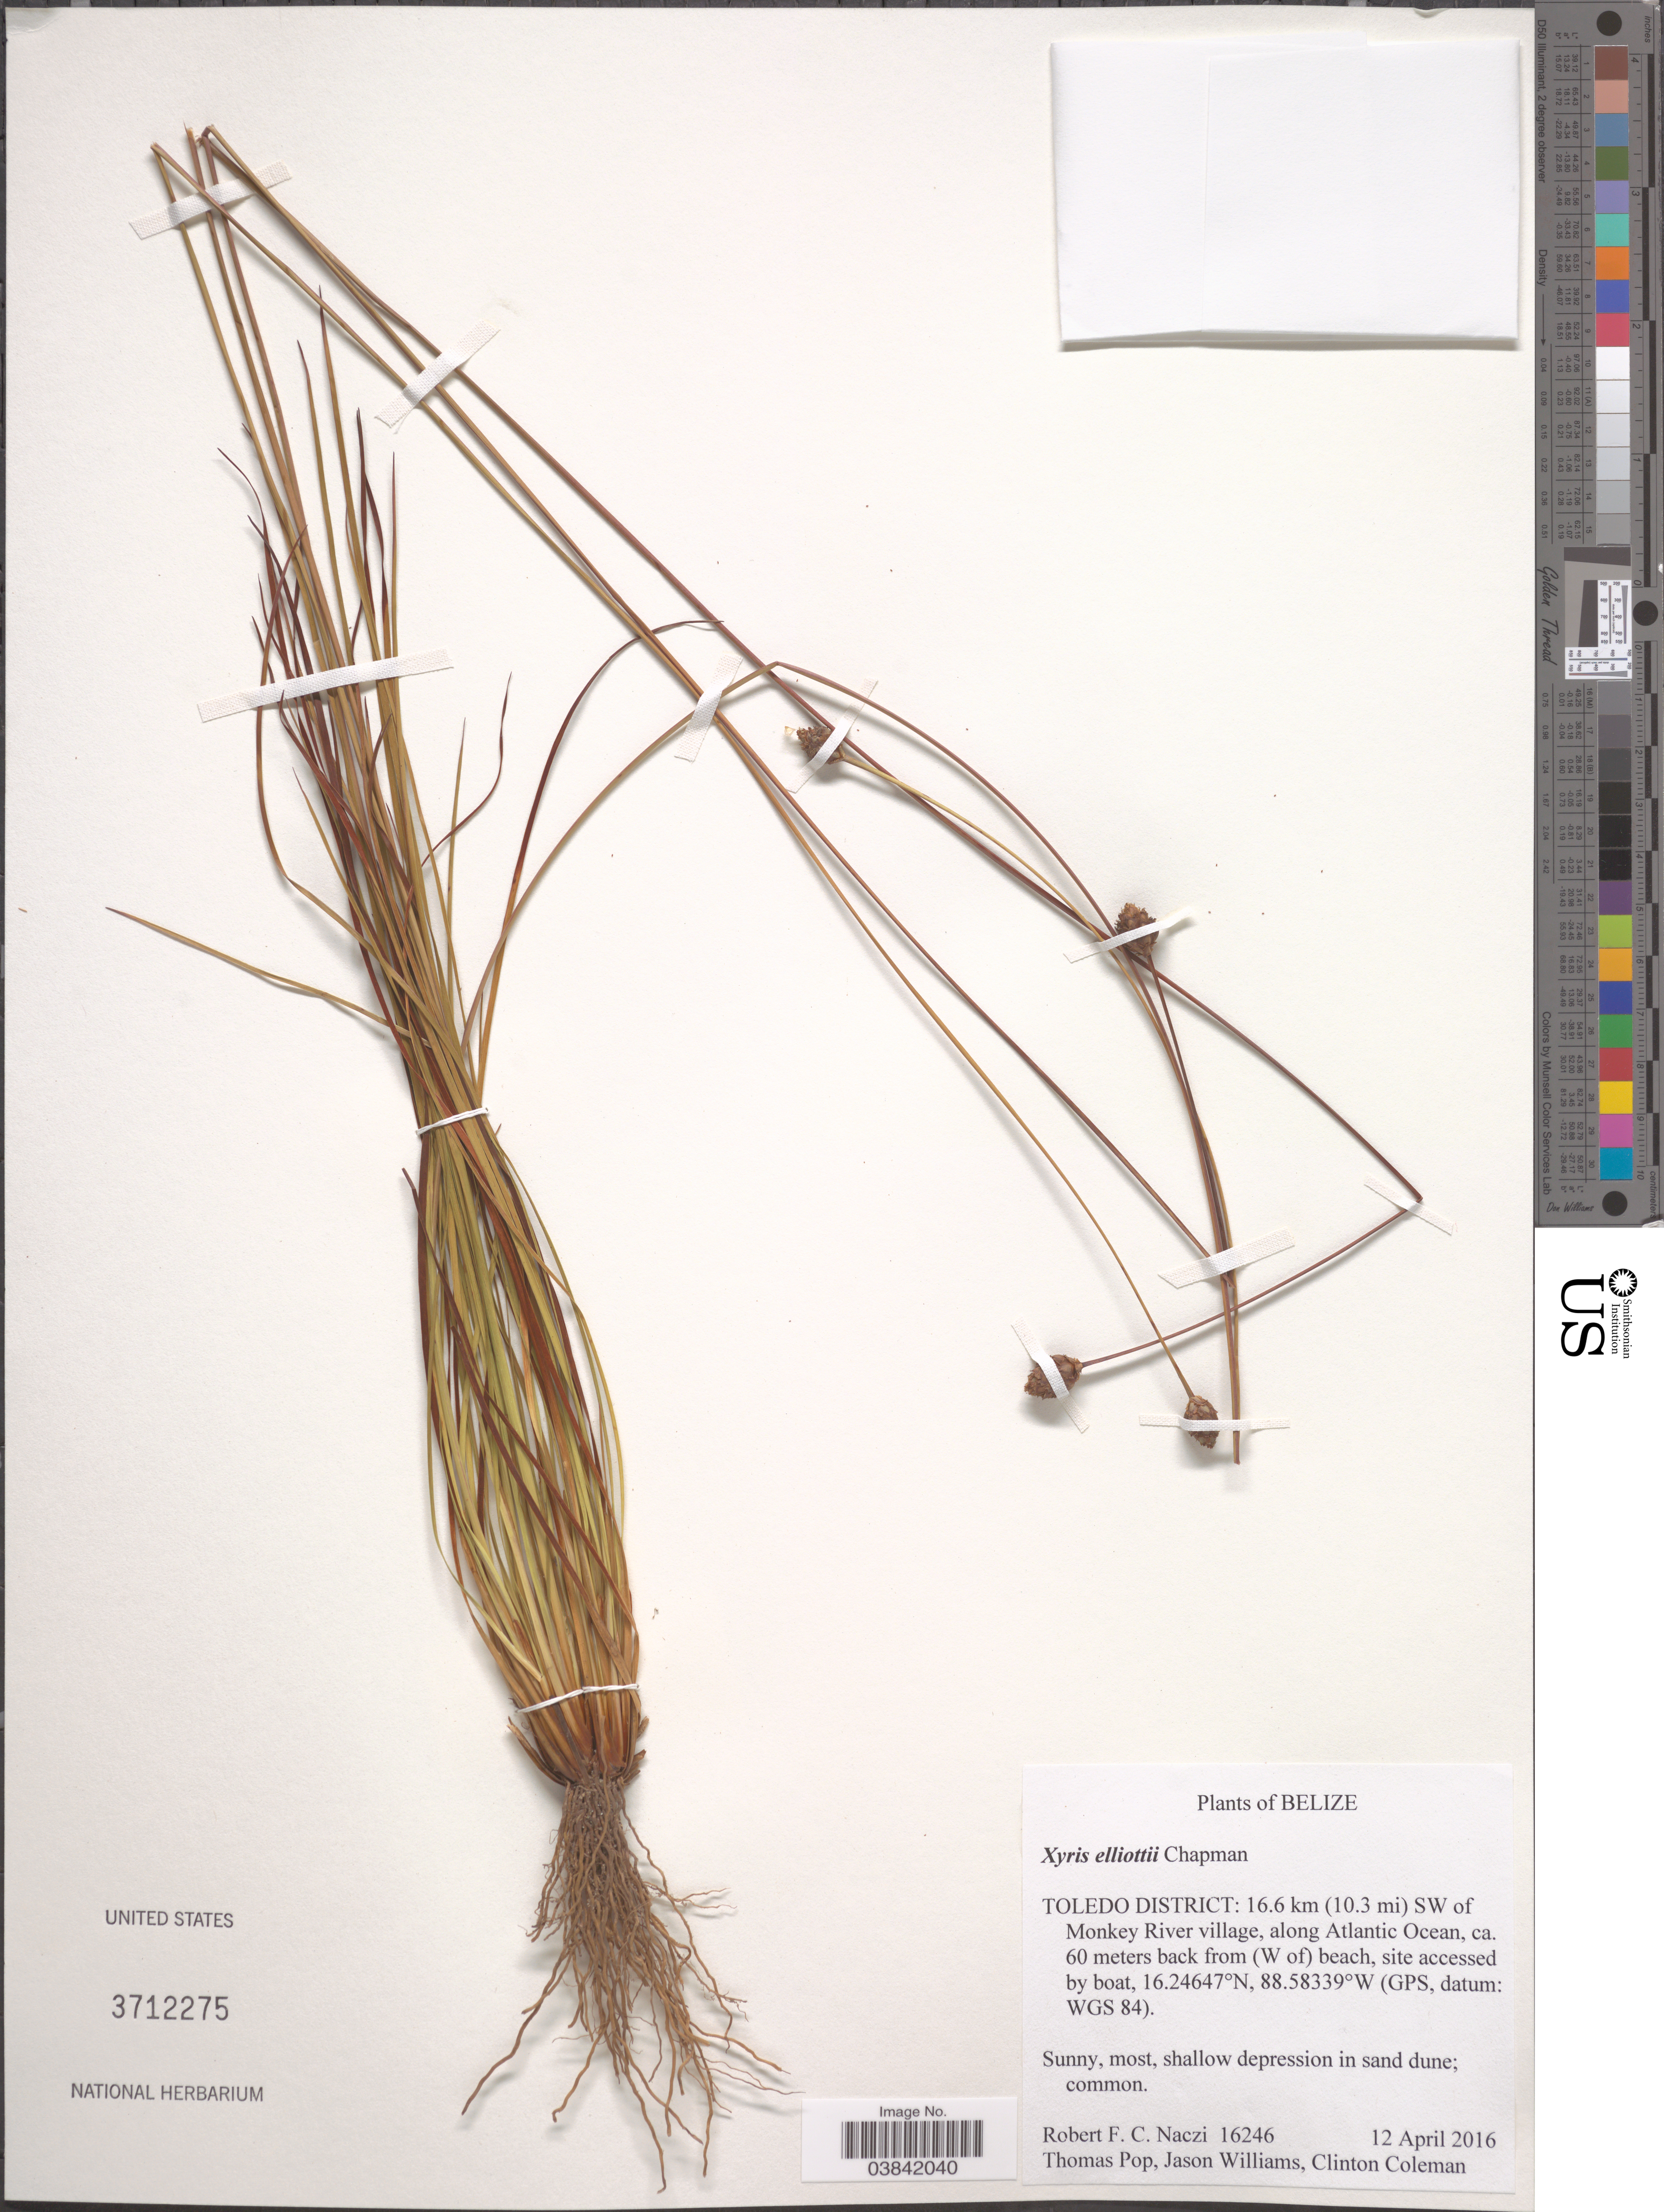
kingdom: Plantae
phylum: Tracheophyta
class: Liliopsida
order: Poales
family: Xyridaceae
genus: Xyris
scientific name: Xyris elliottii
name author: Chapm.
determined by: Naczi, R. F. C.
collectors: R. F. C. Naczi, T. Pop, J. Williams & C. Coleman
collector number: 16246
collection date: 2016-04-12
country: Belize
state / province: Toledo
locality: Toledo District: 16.6 km (10.3 mi) SW of Monkey River village, along Atlantic Ocean, ca. 60 meters back from (W of) beach, site accessed by boat.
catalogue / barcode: US 3712275